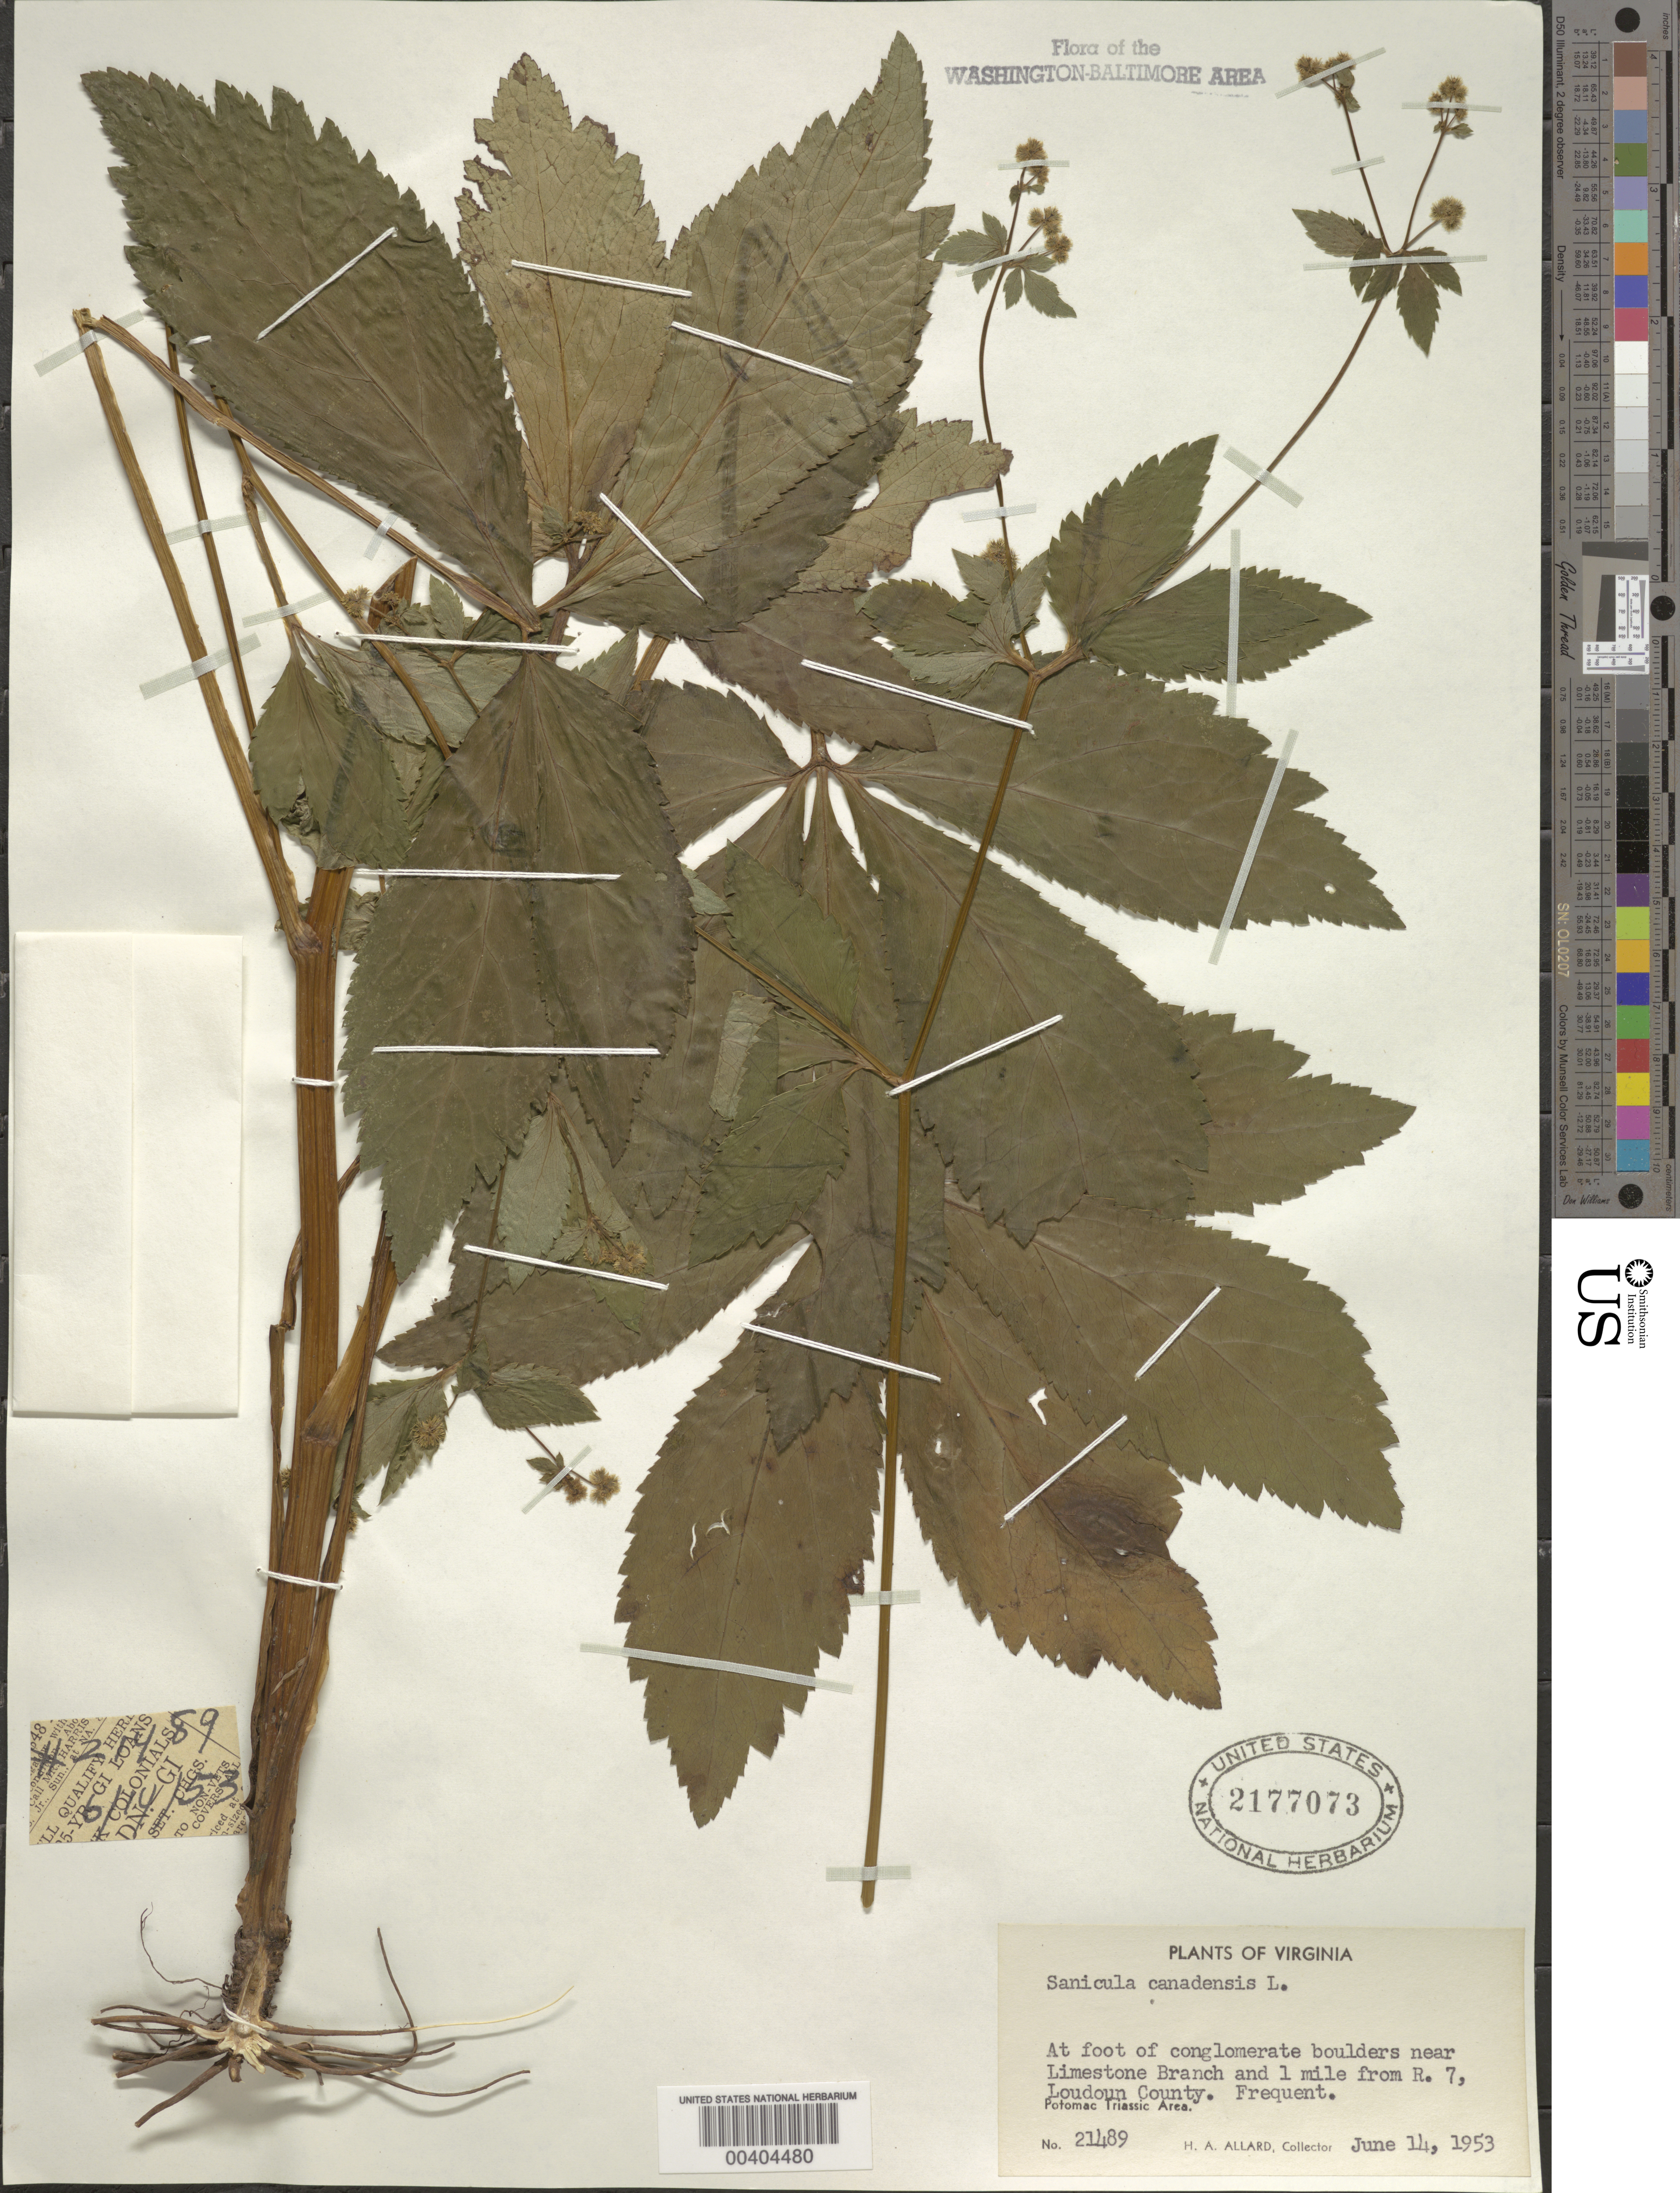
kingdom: Plantae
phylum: Tracheophyta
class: Magnoliopsida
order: Apiales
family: Apiaceae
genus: Sanicula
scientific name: Sanicula canadensis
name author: L.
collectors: H. A. Allard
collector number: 21489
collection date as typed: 14 Jun 1953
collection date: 1953-06-14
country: United States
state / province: Virginia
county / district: Loudoun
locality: Limestone Branch, near Route 7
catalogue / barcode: US 2177073